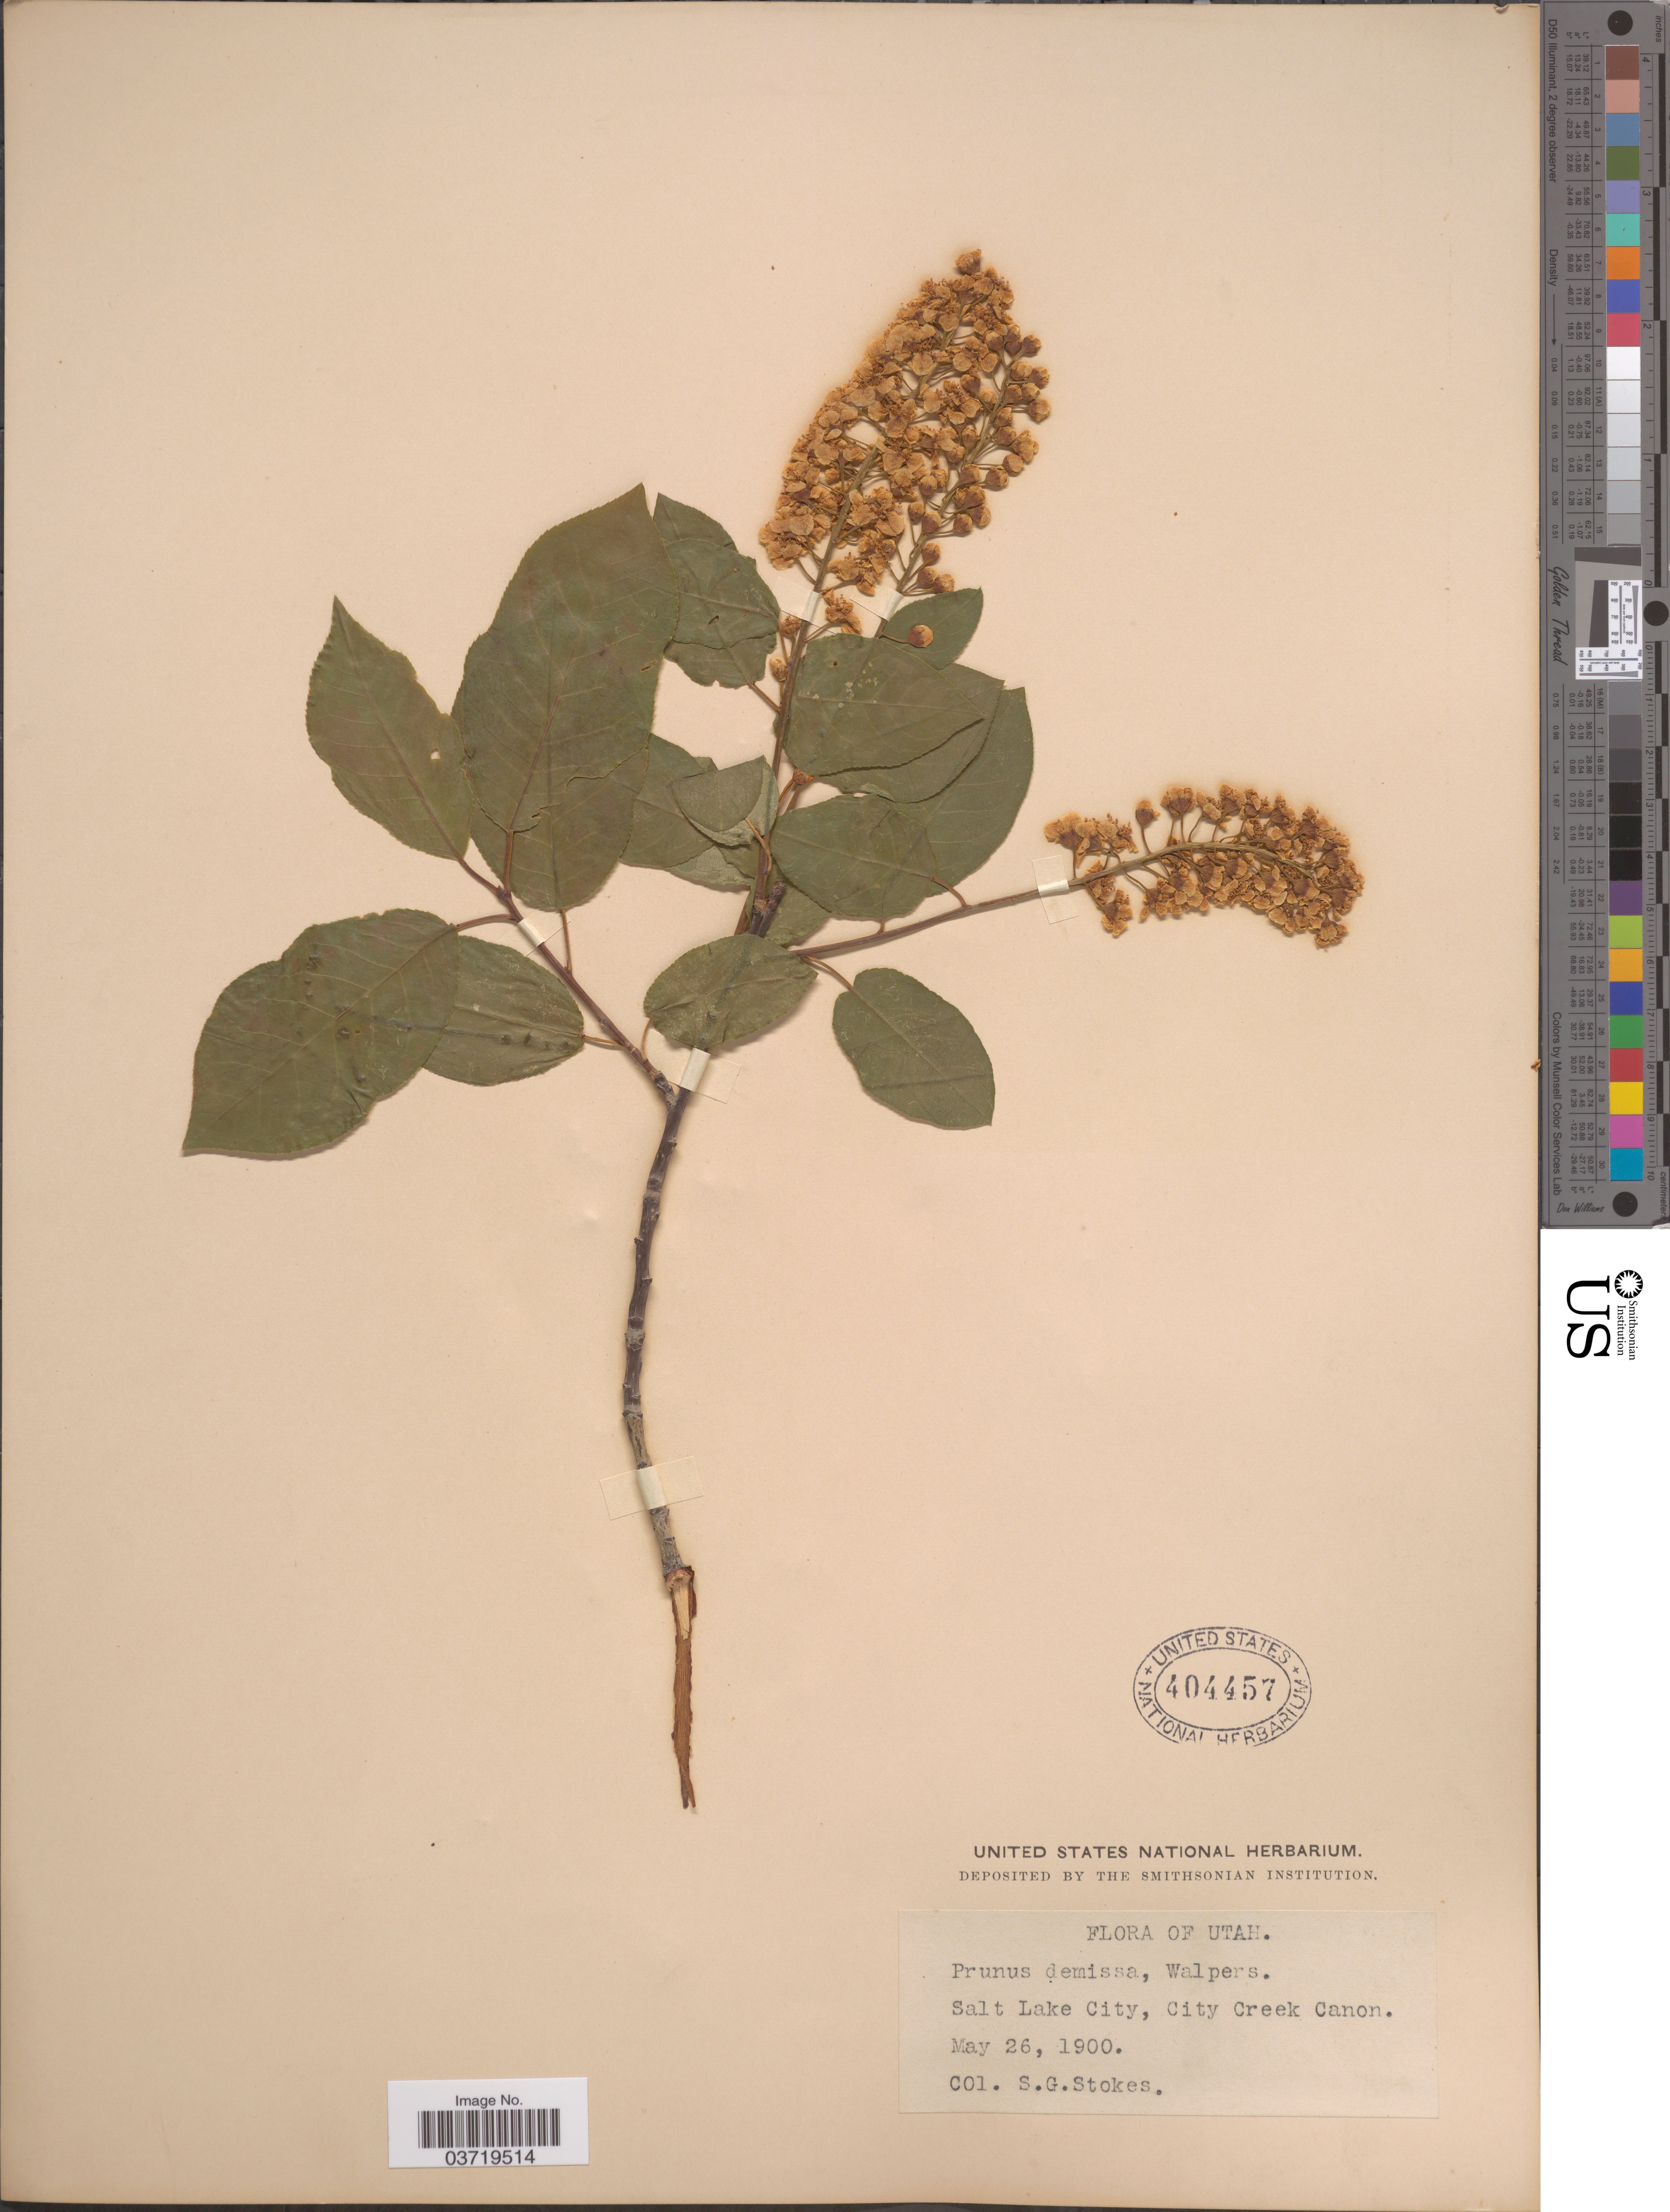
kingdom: Plantae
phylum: Tracheophyta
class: Magnoliopsida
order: Rosales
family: Rosaceae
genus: Prunus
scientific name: Prunus virginiana var. demissa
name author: (Nutt.) Torr.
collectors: S. G. Stokes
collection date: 1900-05-26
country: United States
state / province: Utah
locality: Salt Lake City, City Creek Canon.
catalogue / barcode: US 404457